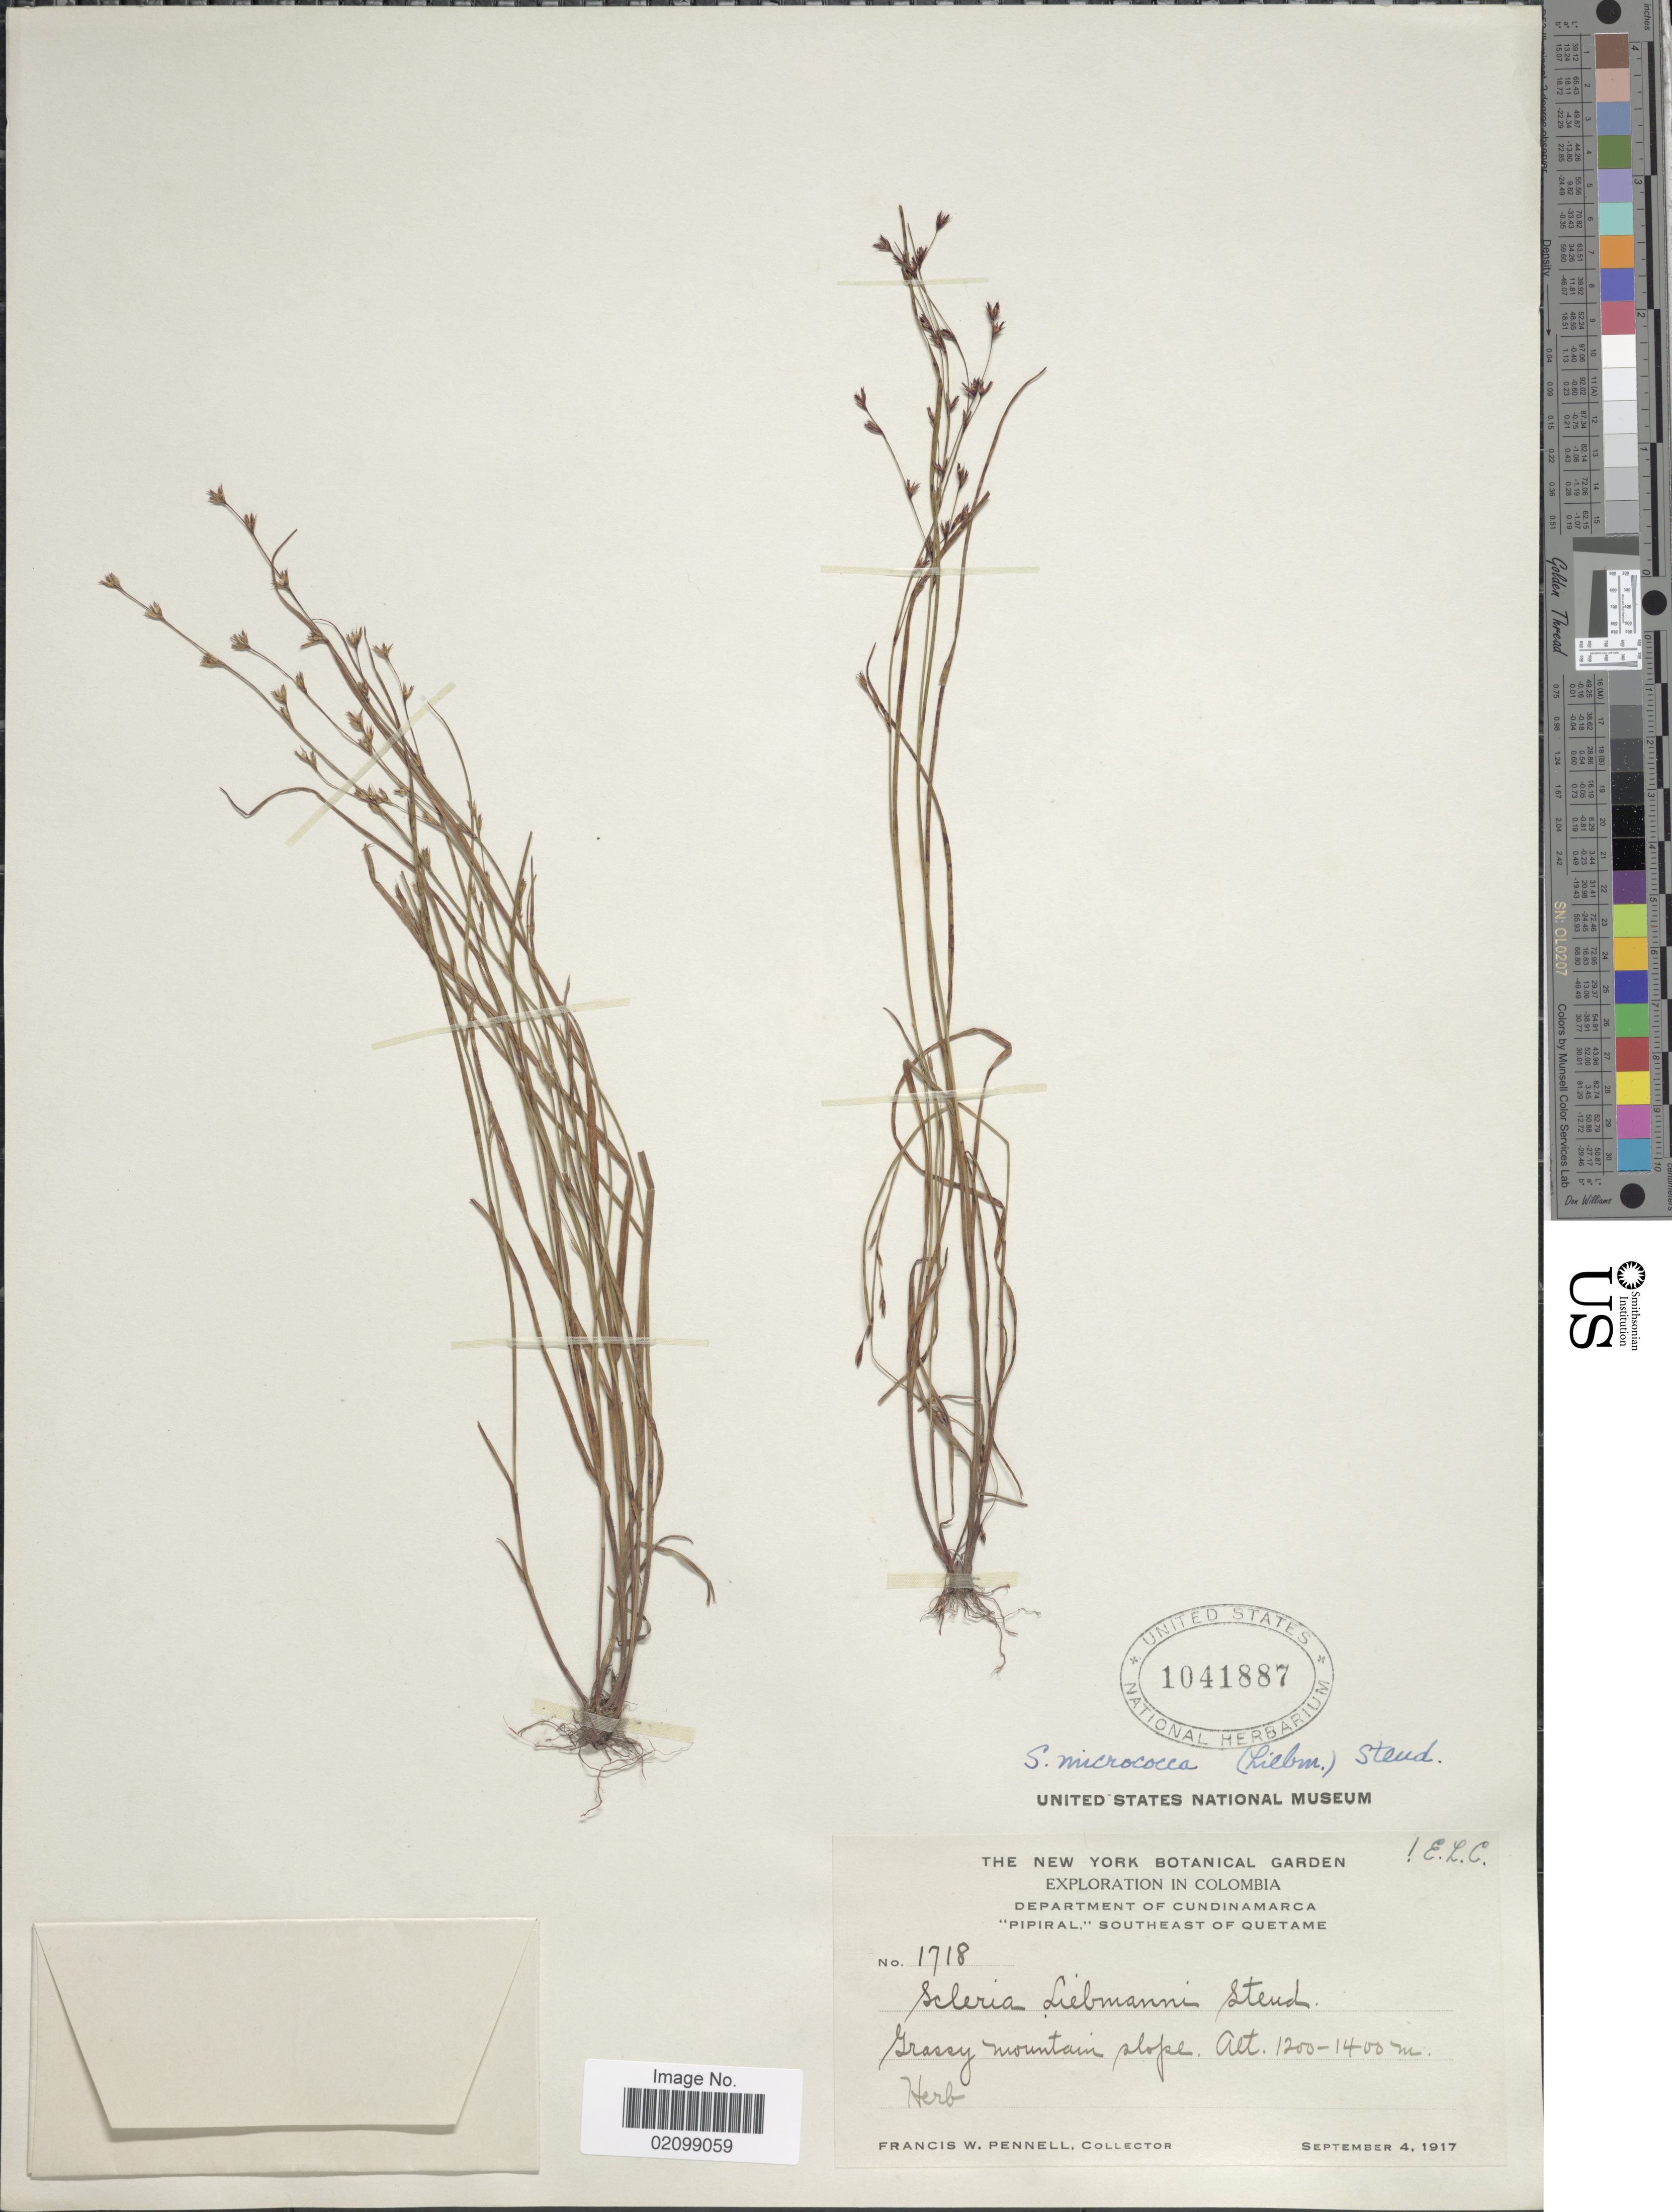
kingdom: Plantae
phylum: Tracheophyta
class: Liliopsida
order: Poales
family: Cyperaceae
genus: Scleria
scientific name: Scleria micrococca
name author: (Liebm.) Steud.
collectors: F. W. Pennell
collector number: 1718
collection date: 1917-09-04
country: Colombia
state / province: Cundinamarca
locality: Department of Cundinamarca. "Pipiral," Southeast of Quetame. Grassy mountain slope.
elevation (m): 1200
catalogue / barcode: US 1041887